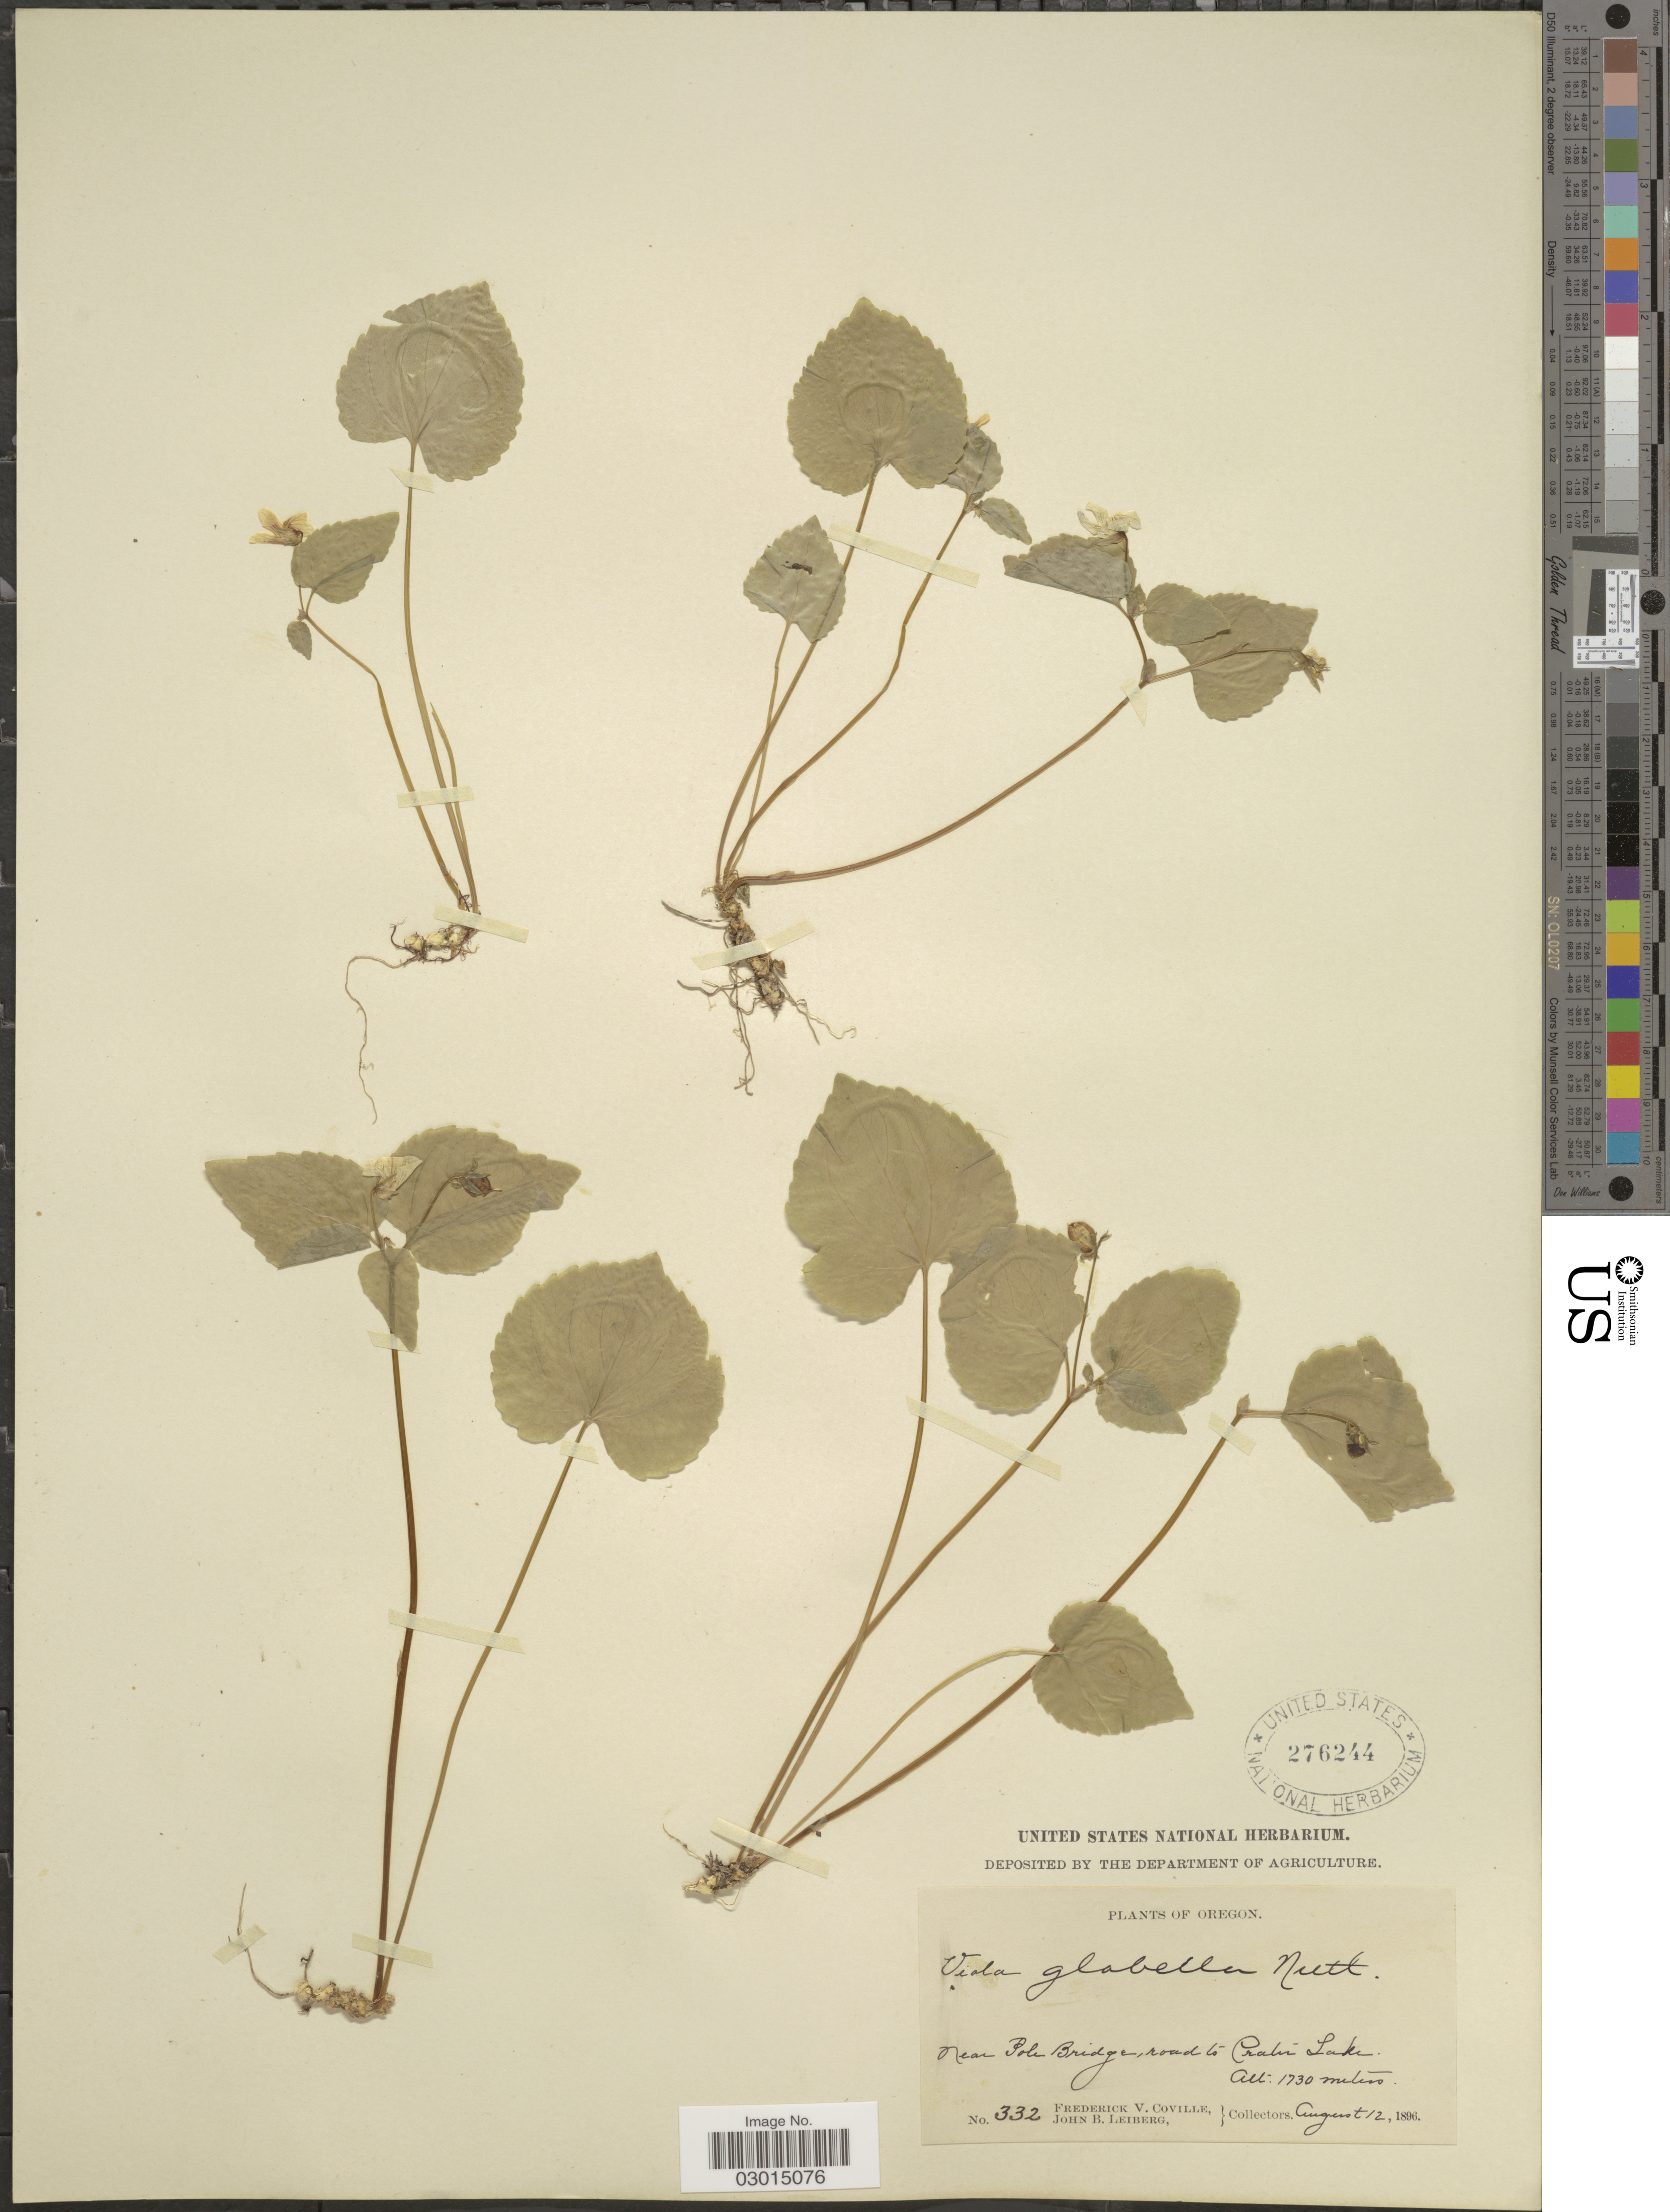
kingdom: Plantae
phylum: Tracheophyta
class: Magnoliopsida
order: Malpighiales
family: Violaceae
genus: Viola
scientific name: Viola glabella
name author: Nutt.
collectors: F. V. Coville & J. B. Leiberg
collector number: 332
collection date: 1896-08-12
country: United States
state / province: Oregon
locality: Near Pole Bridge, road to Crater Lake.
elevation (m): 1730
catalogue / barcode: US 276244